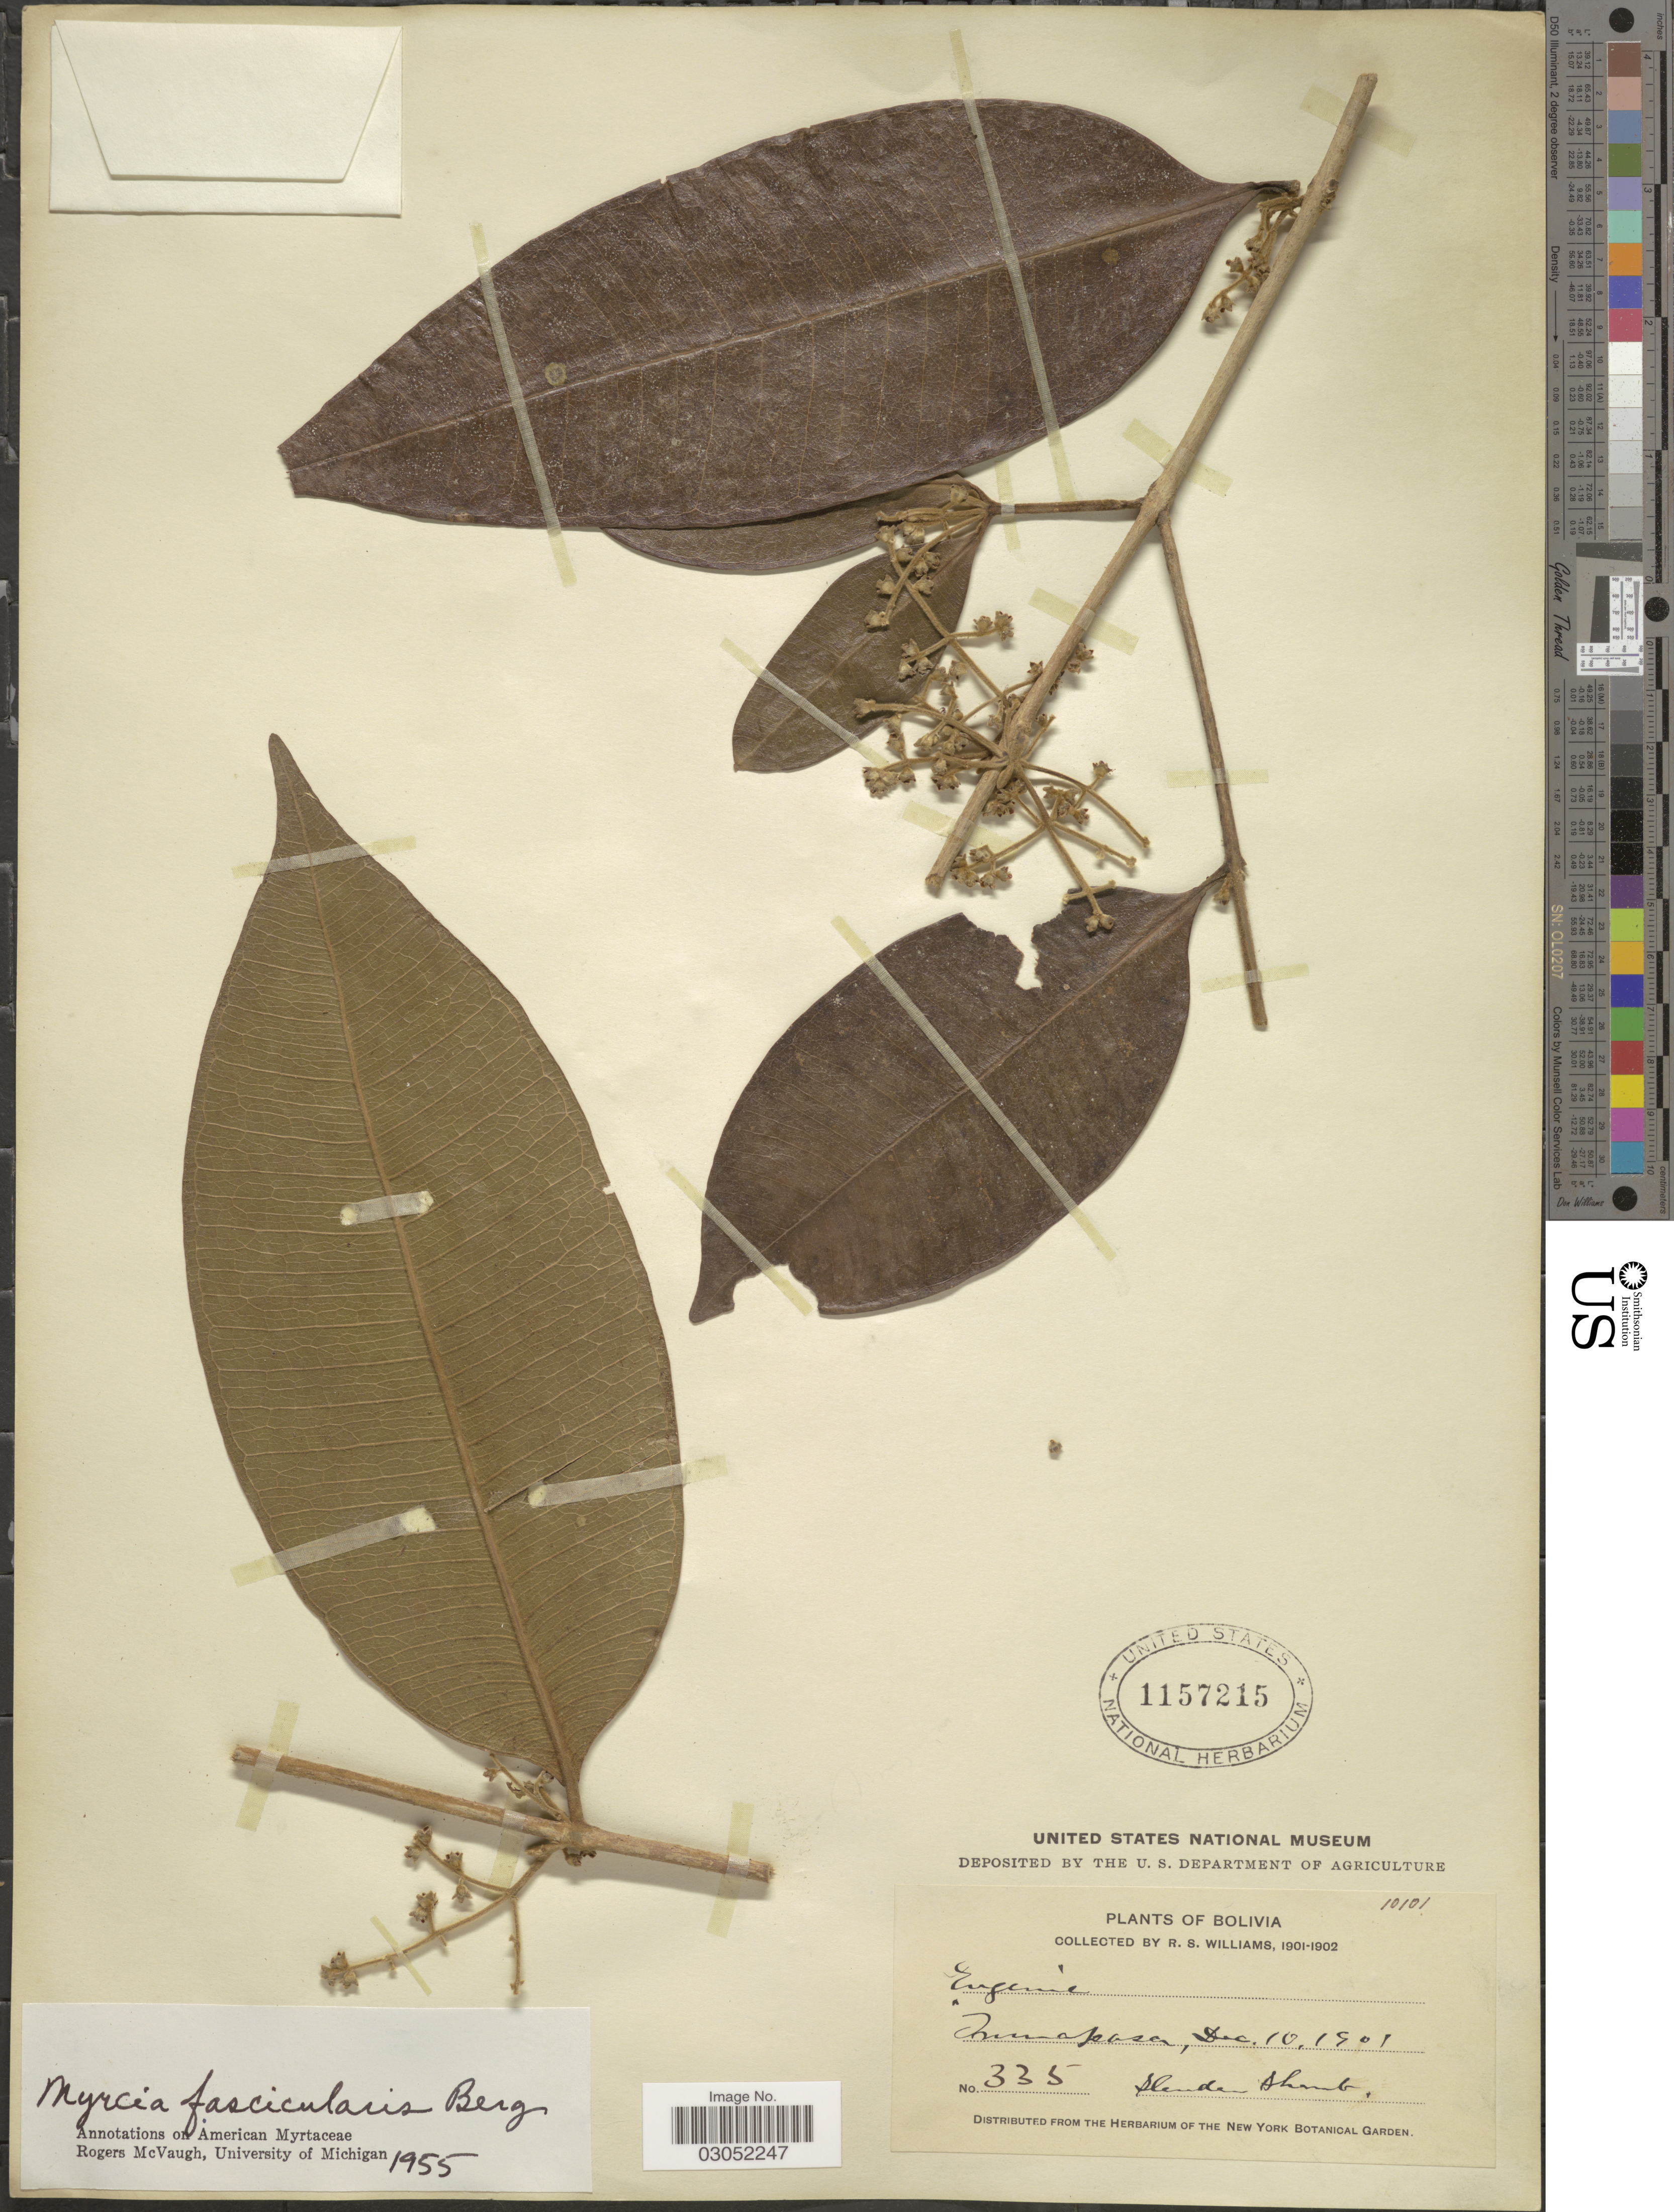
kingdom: Plantae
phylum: Tracheophyta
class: Magnoliopsida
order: Myrtales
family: Myrtaceae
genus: Myrcia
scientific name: Myrcia fascicularis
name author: O. Berg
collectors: R. S. Williams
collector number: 335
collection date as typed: Dec. 10, 1901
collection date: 1901-12-10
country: Bolivia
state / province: La Paz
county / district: Iturralde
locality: Tumupasa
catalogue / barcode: US 1157215